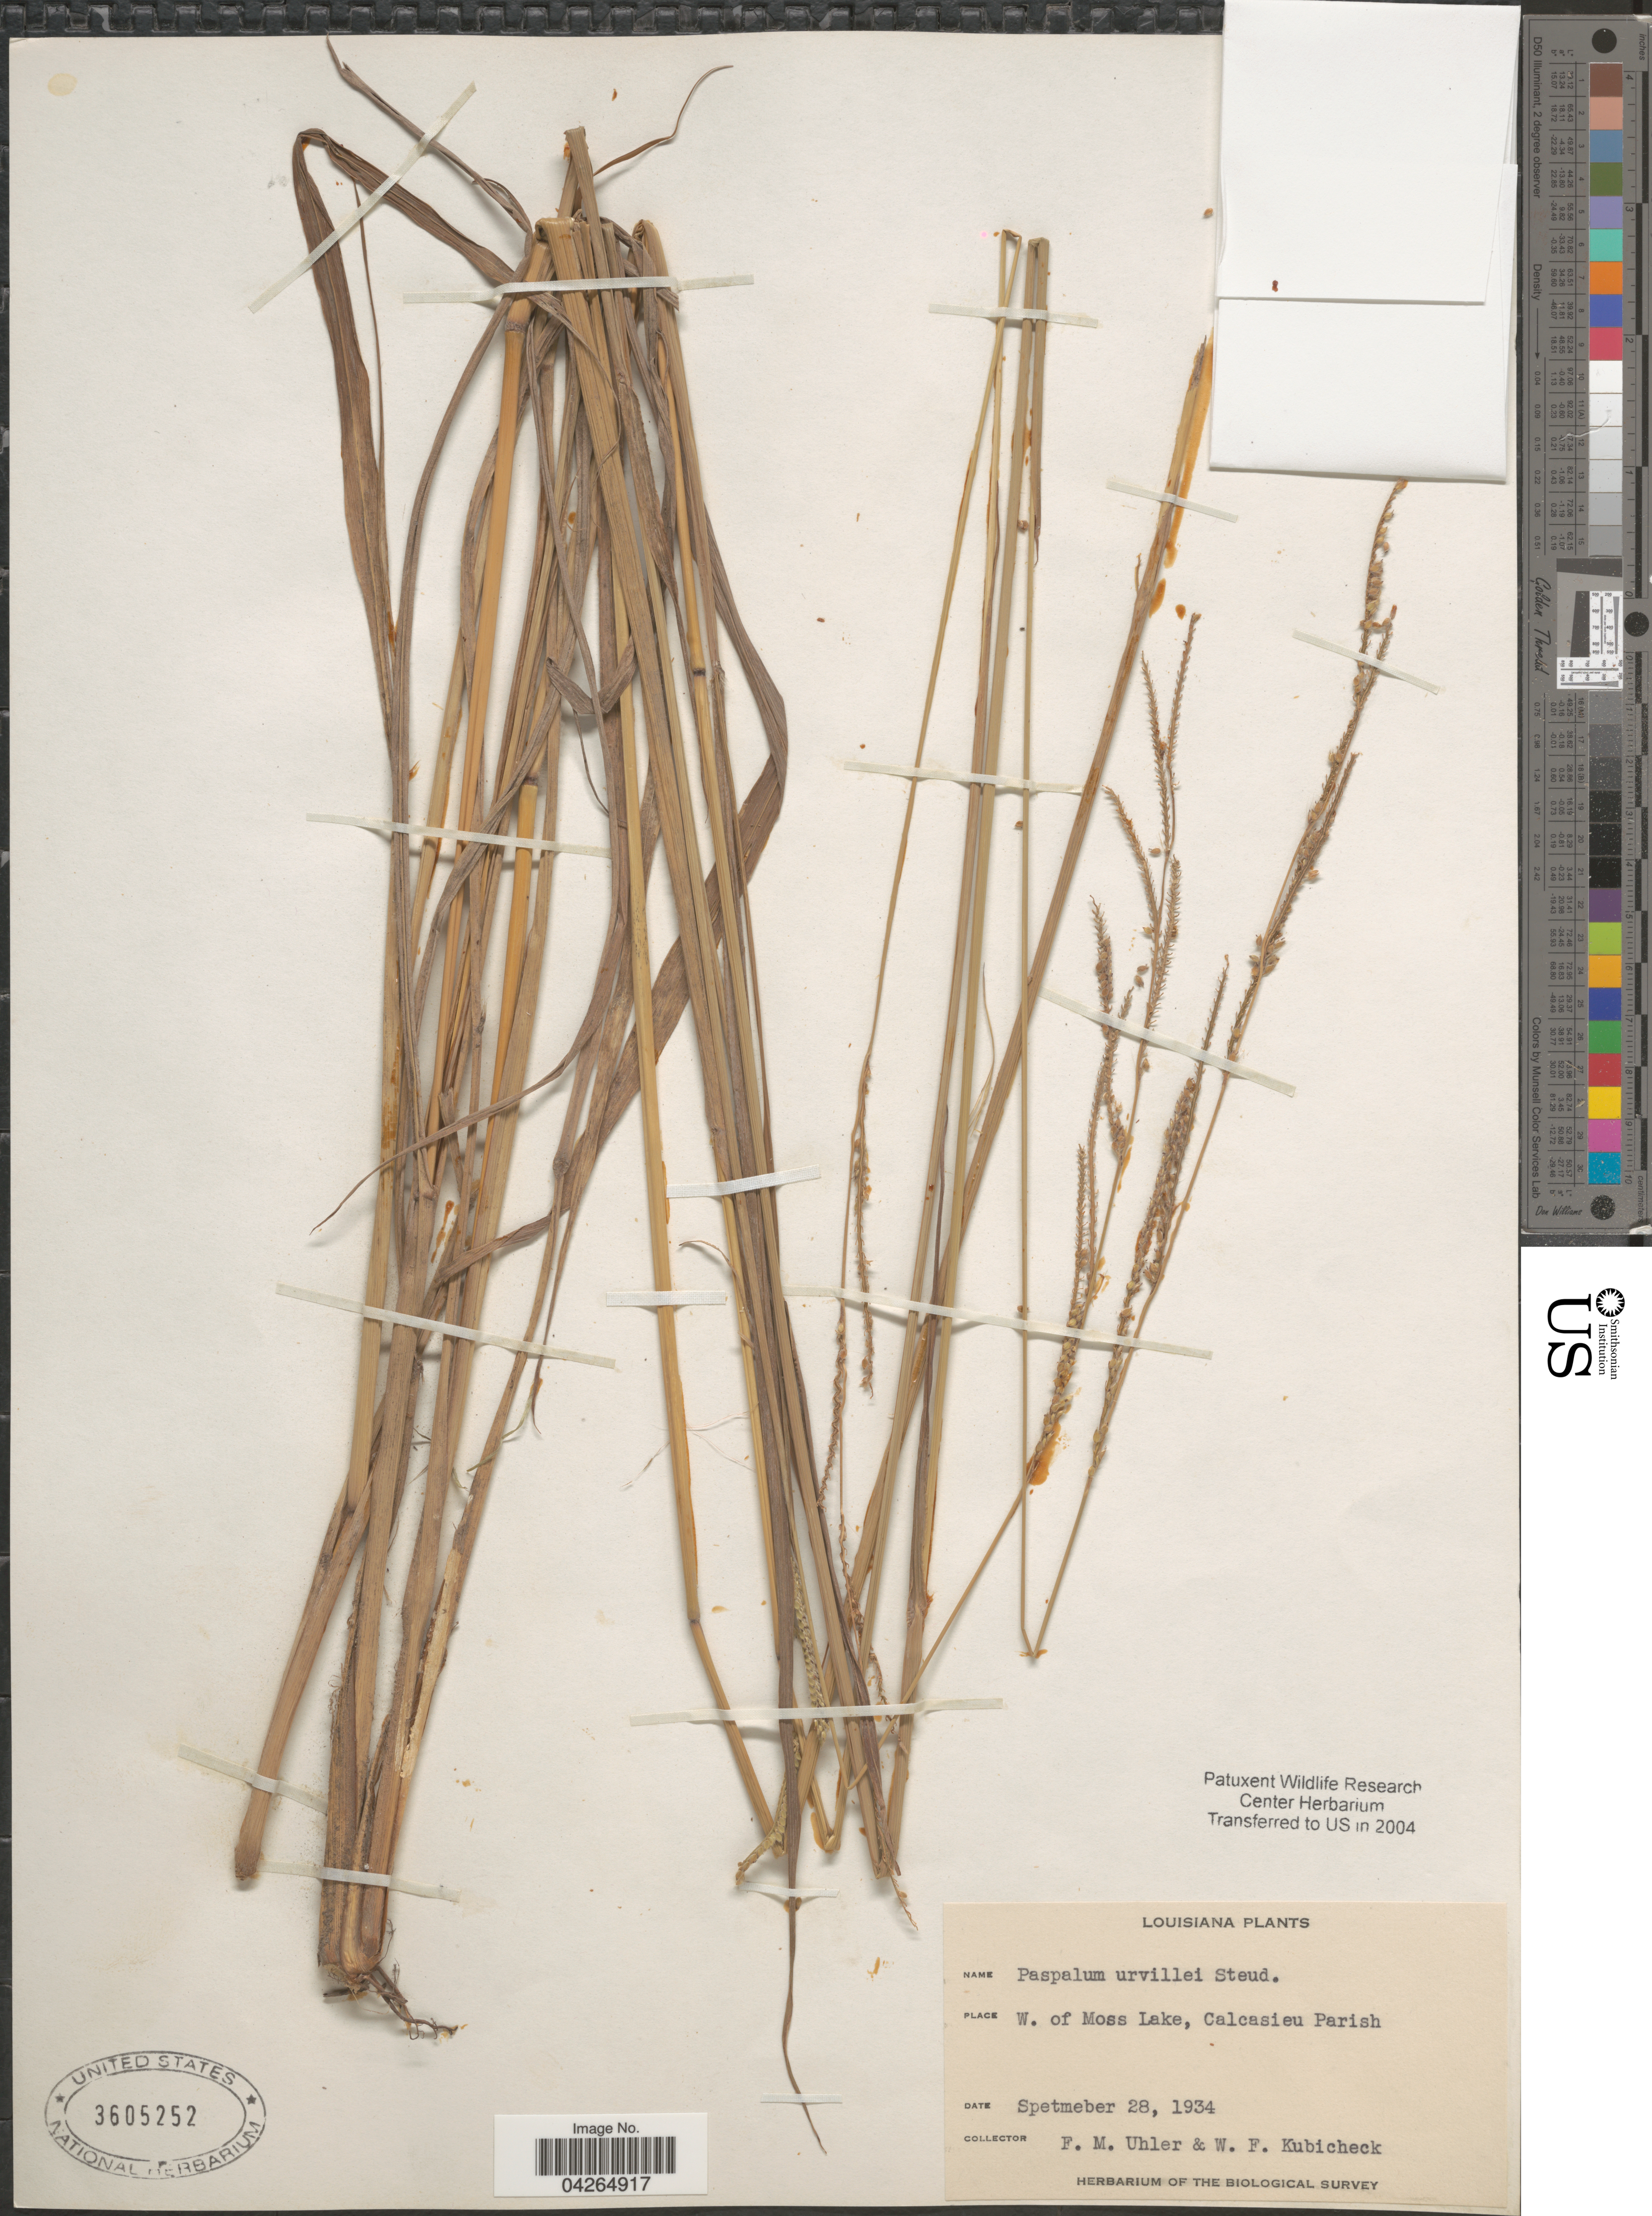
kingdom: Plantae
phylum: Tracheophyta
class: Liliopsida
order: Poales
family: Poaceae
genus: Paspalum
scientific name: Paspalum urvillei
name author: Steud.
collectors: F. M. Uhler & W. Kubichek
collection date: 1934-09-28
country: United States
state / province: Louisiana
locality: W. of Moss Lake, Calcasieu Parish. Biological Survey.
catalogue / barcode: US 3605252